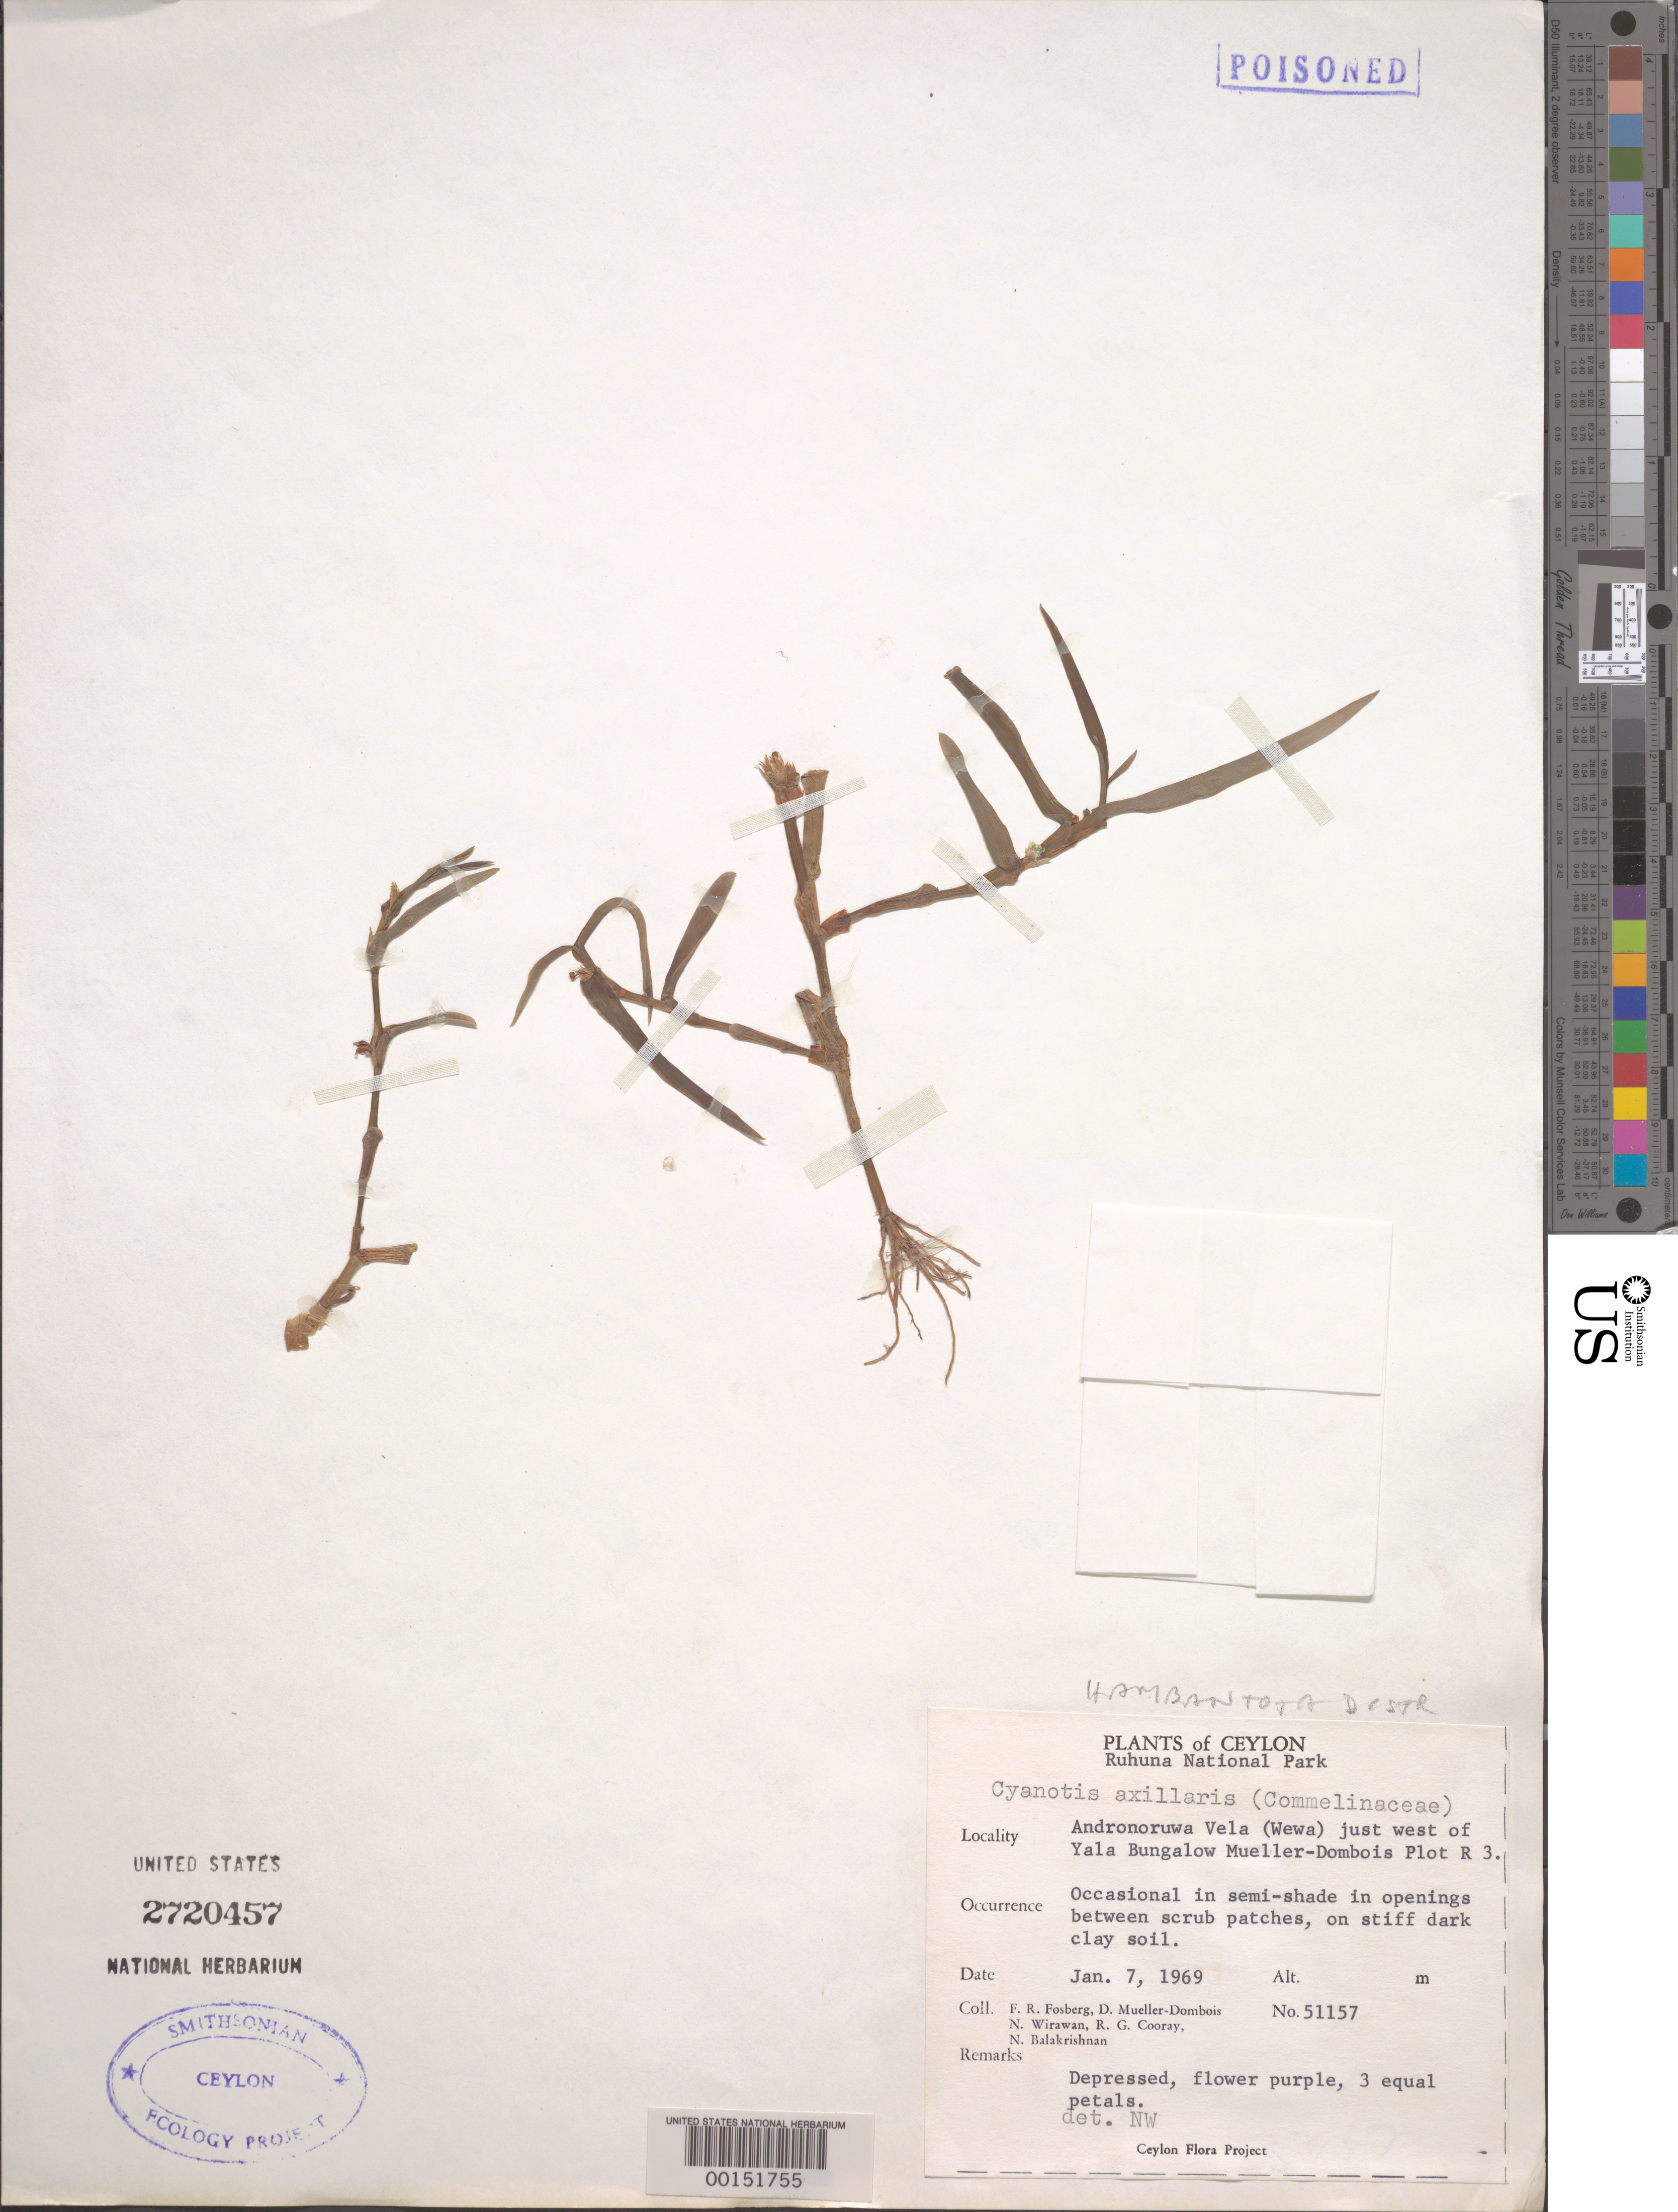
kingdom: Plantae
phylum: Tracheophyta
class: Liliopsida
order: Commelinales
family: Commelinaceae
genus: Cyanotis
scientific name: Cyanotis axillaris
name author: (L.) D. Don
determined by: Wirawab, N.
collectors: F. R. Fosberg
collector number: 51157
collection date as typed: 07 Jan 1969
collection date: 1969-01-07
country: Sri Lanka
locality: Ruhuna national park, andronoruwa vela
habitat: Shaded openings on scrub, stiff clay soil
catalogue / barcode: US 2720457